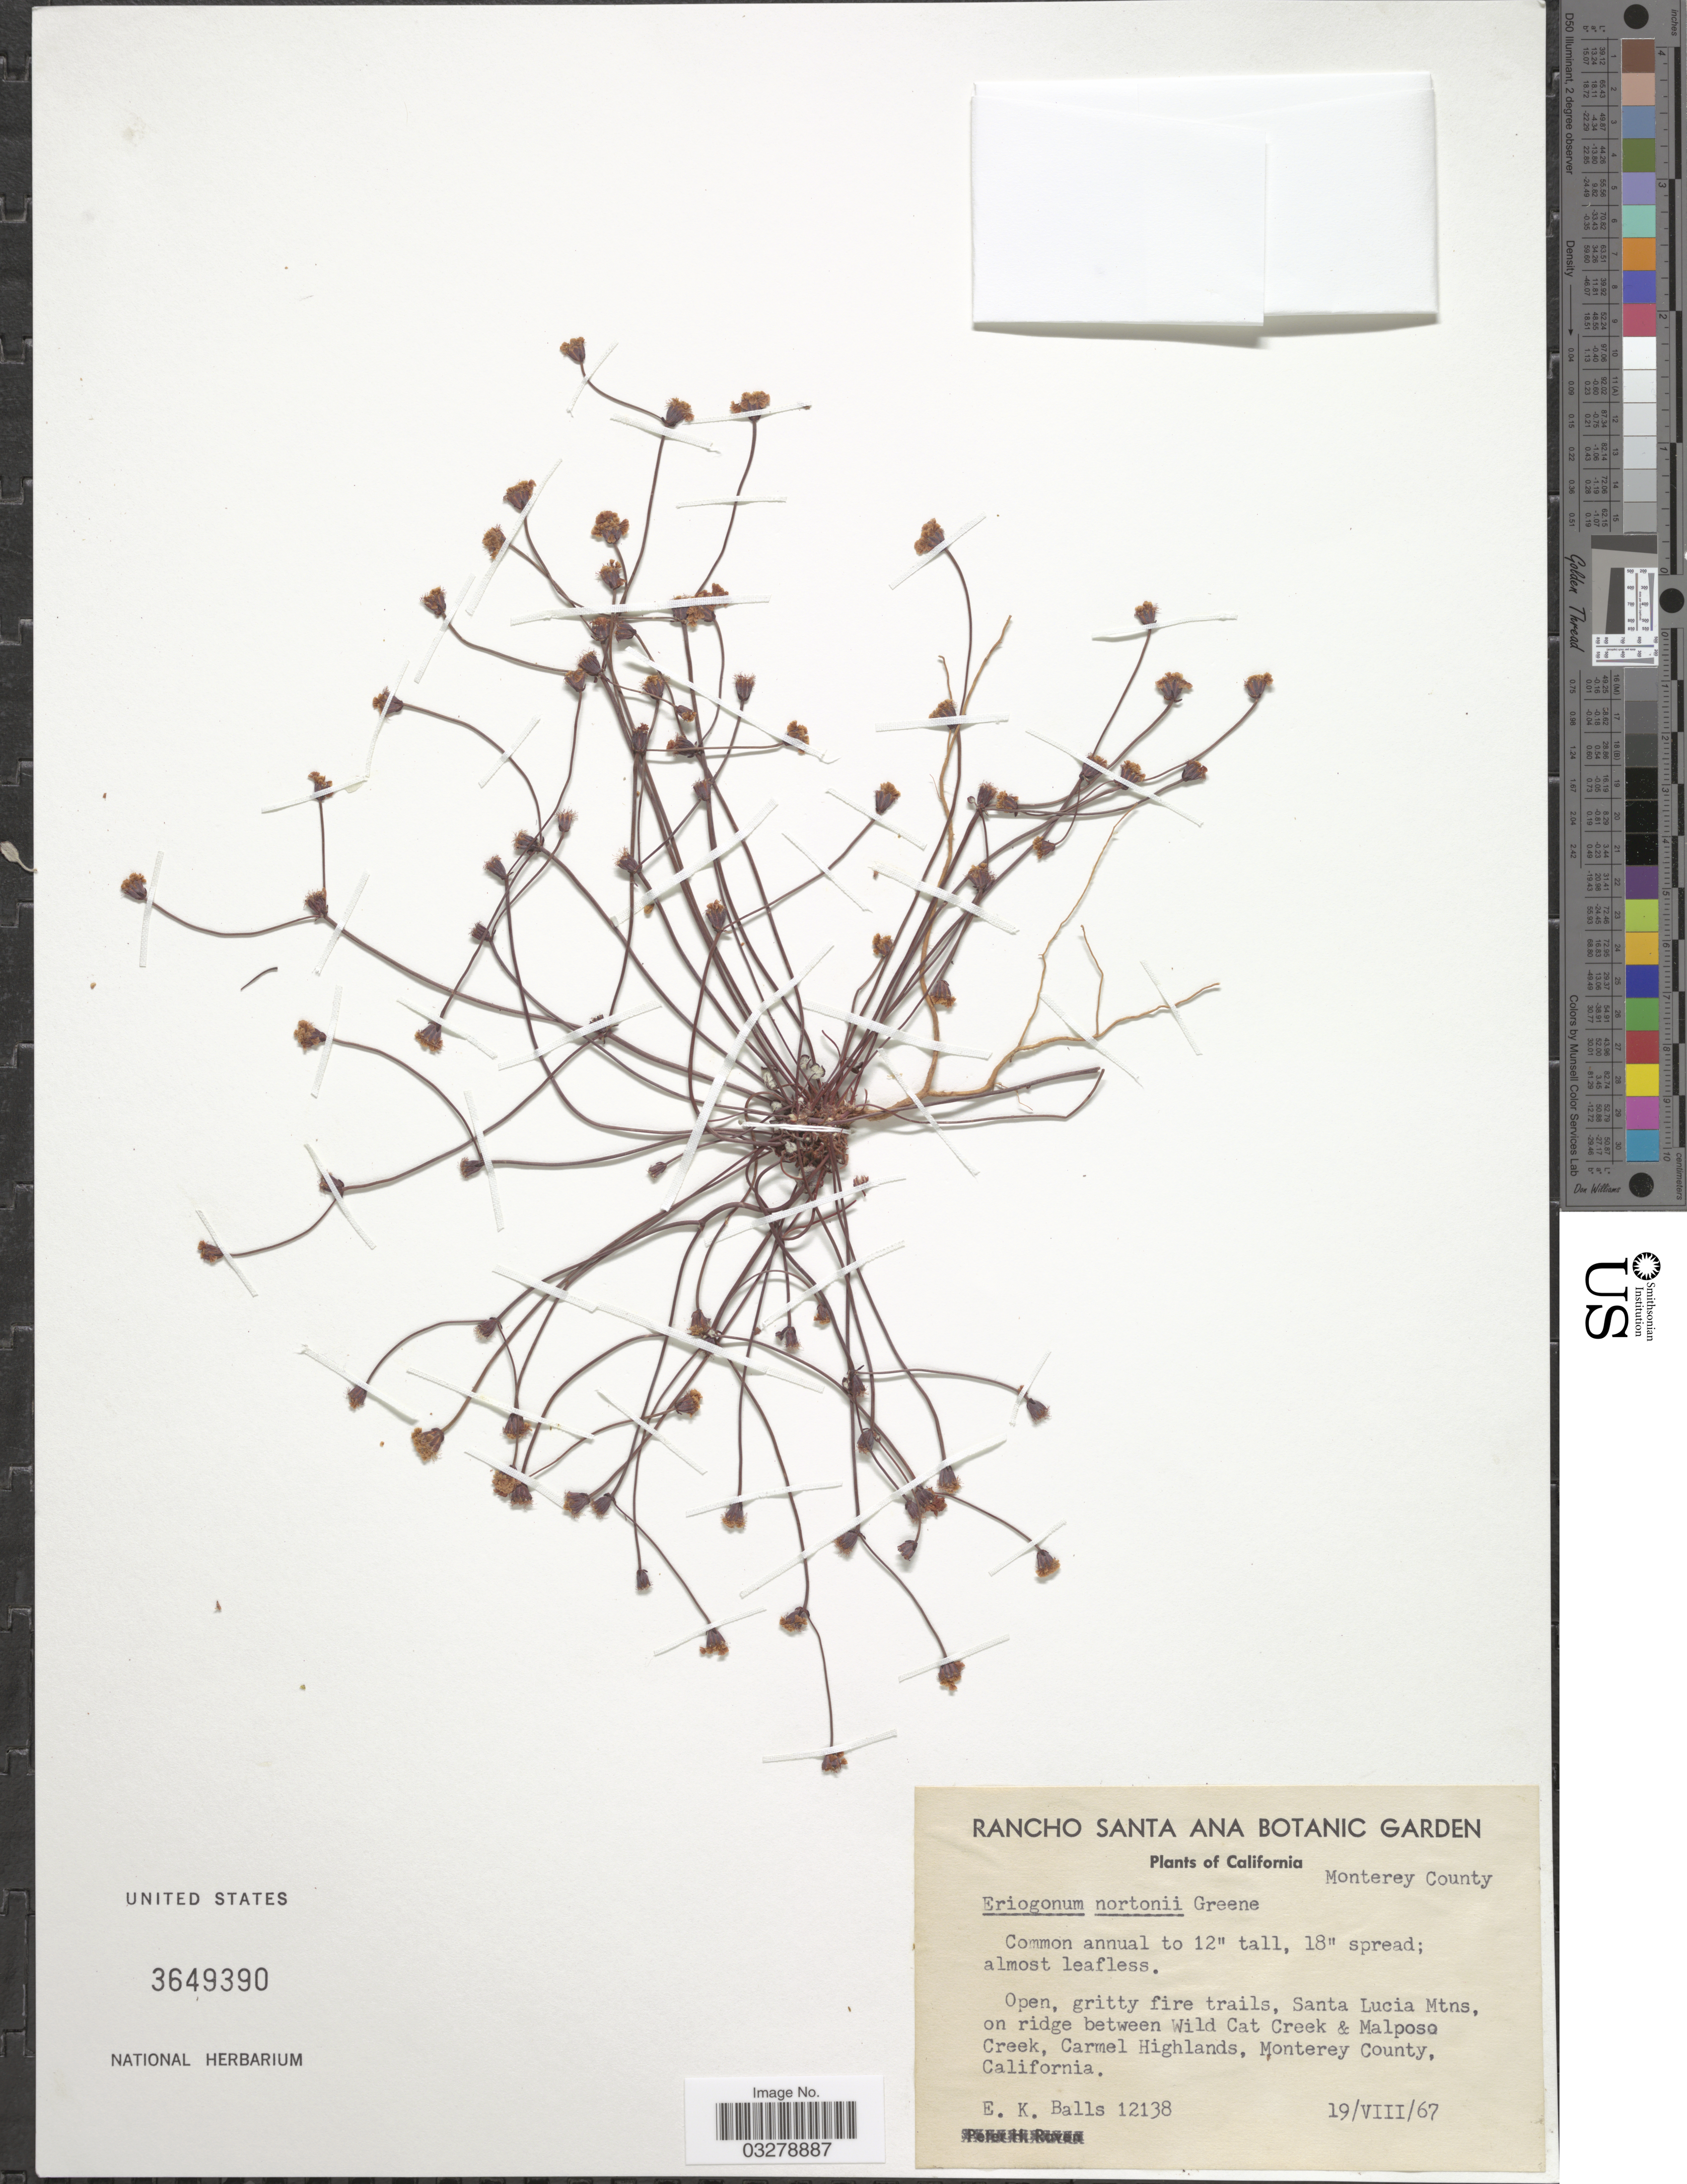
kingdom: Plantae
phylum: Tracheophyta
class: Magnoliopsida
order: Caryophyllales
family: Polygonaceae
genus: Eriogonum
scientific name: Eriogonum nortonii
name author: Greene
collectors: E. K. Balls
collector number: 12138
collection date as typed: Transcribed d/m/y: 19/8/67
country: United States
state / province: California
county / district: Monterey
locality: Gritty fire trails, Santa Lucia Mtns, on ridge between Wild Cat Creek & Malposo Creek, Carmel Highlands, Monterey County.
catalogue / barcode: US 3649390